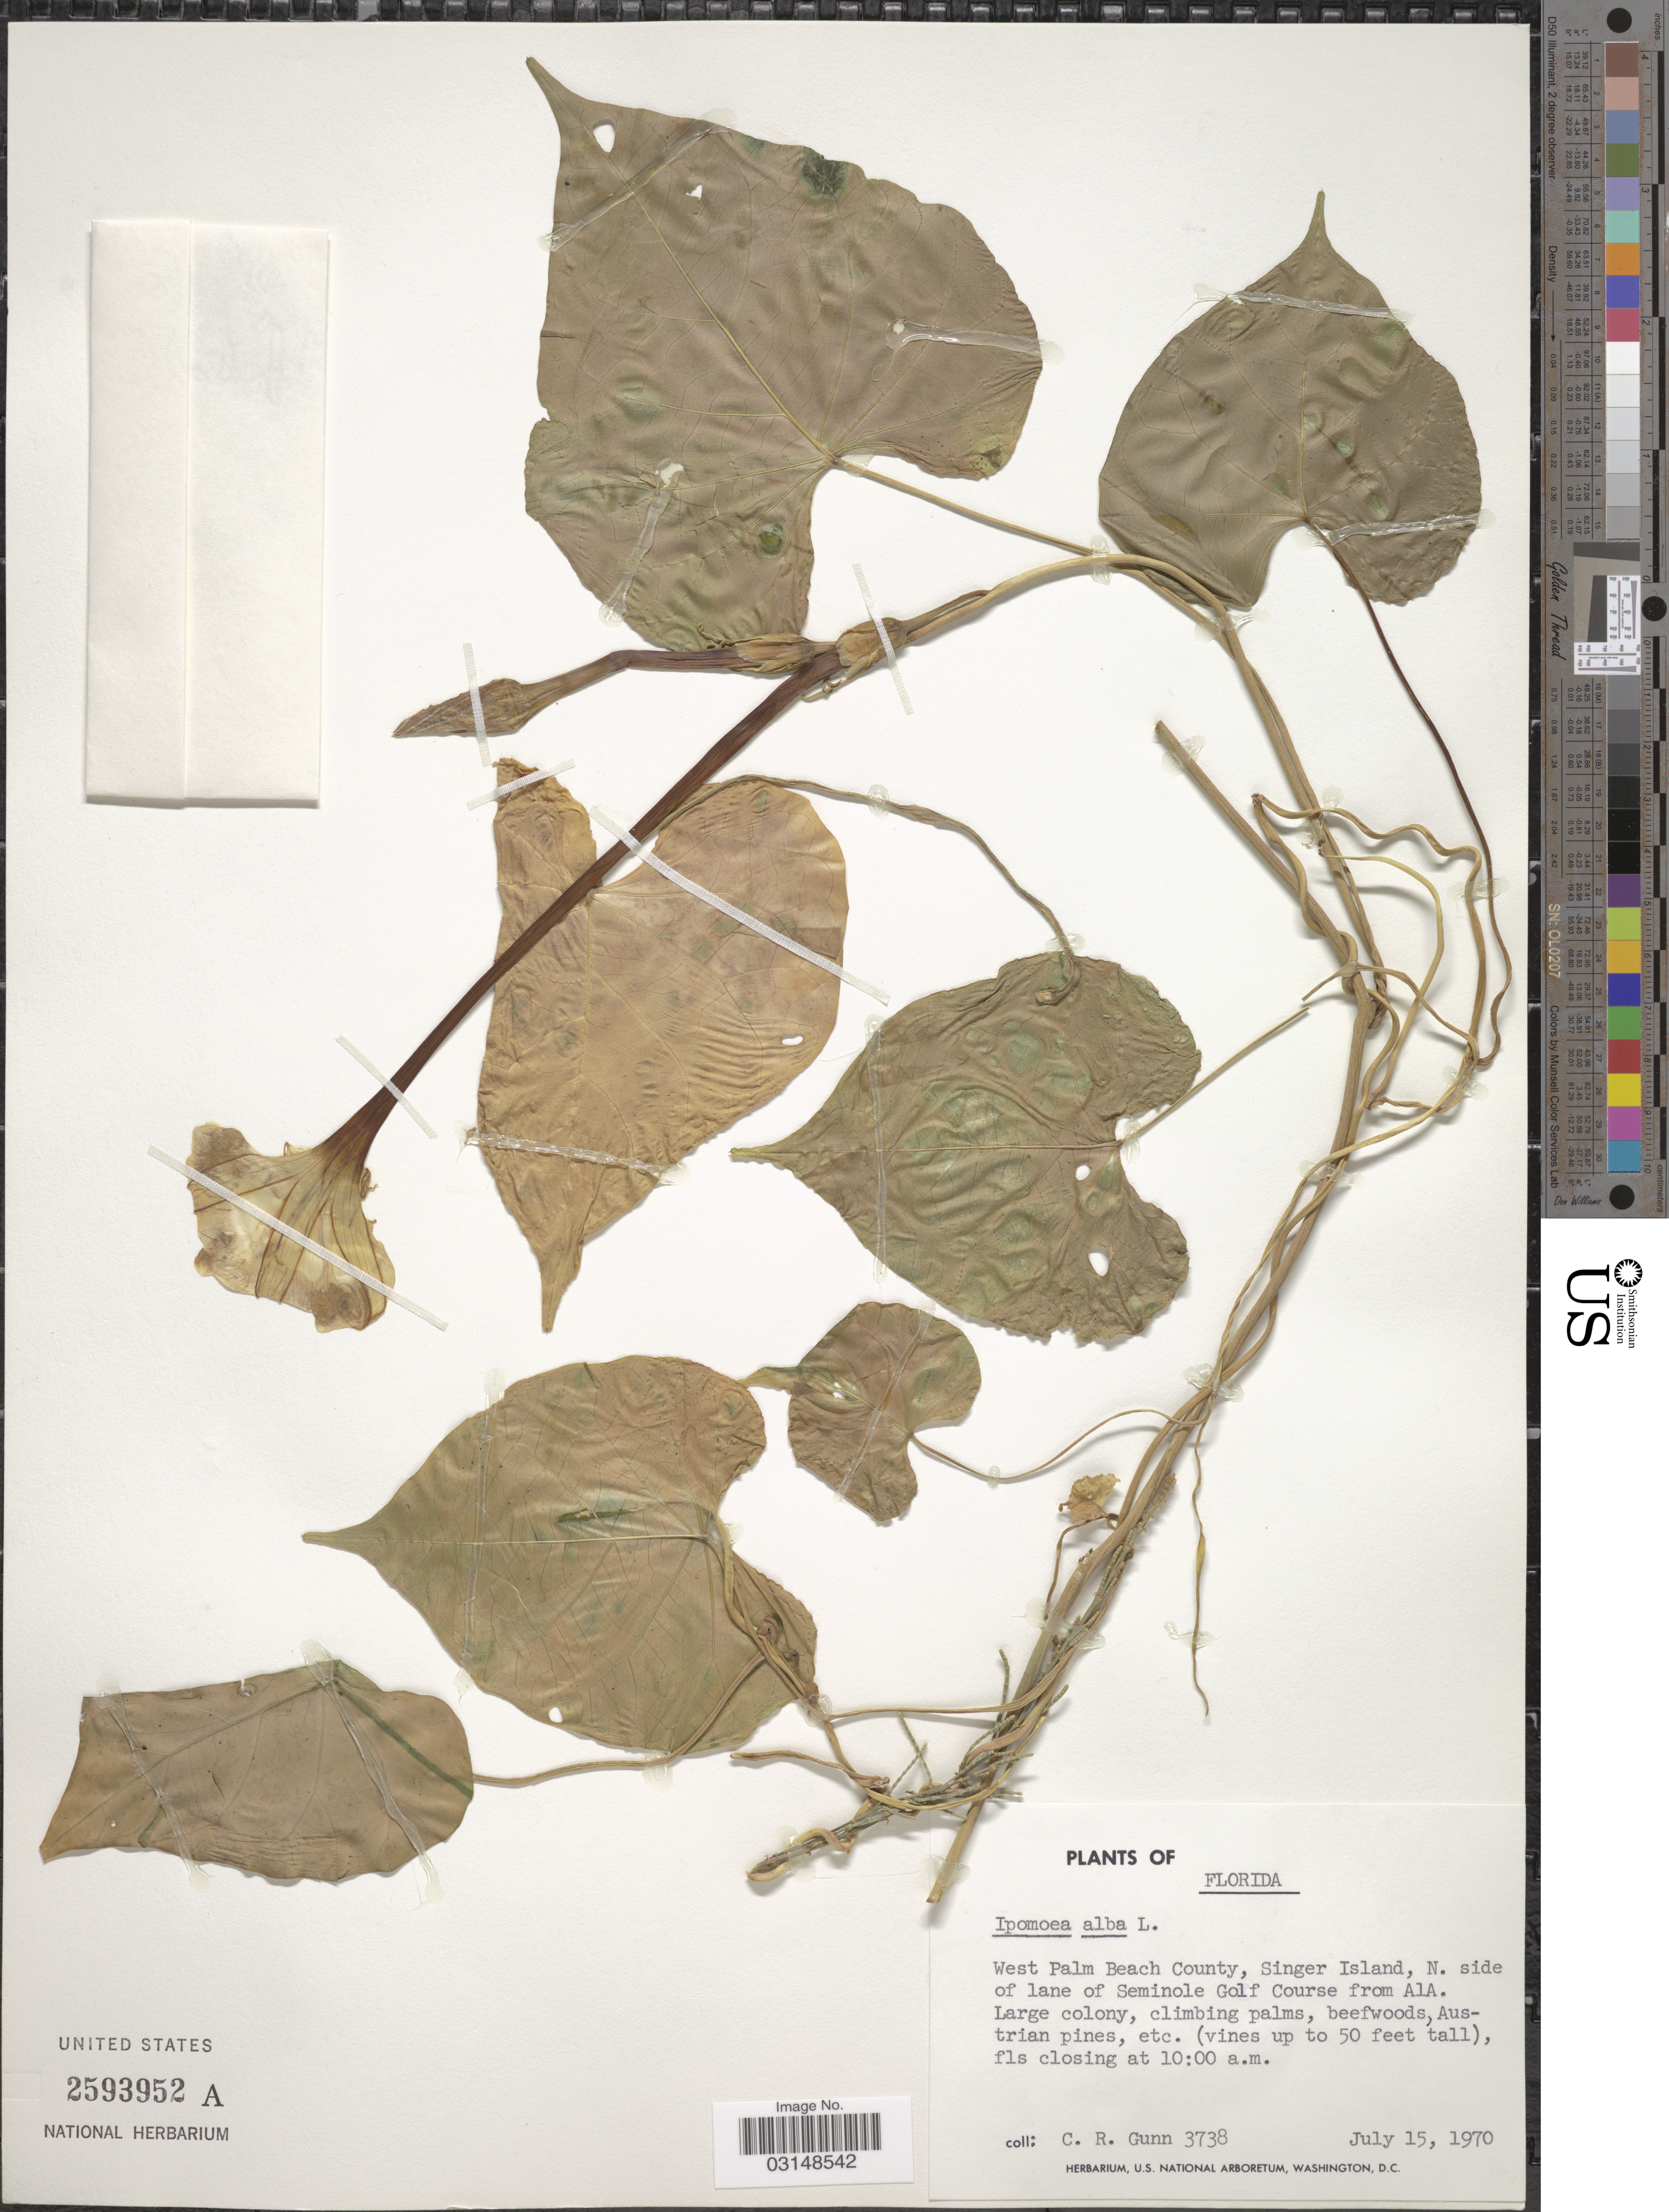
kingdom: Plantae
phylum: Tracheophyta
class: Magnoliopsida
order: Solanales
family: Convolvulaceae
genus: Ipomoea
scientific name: Ipomoea alba L.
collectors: C. R. Gunn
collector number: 3738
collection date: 1970-07-15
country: United States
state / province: Florida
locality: West Palm Beach County, Singer Island, N. side of lane of Seminole Golf Course from AlA.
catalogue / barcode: US 2593952A